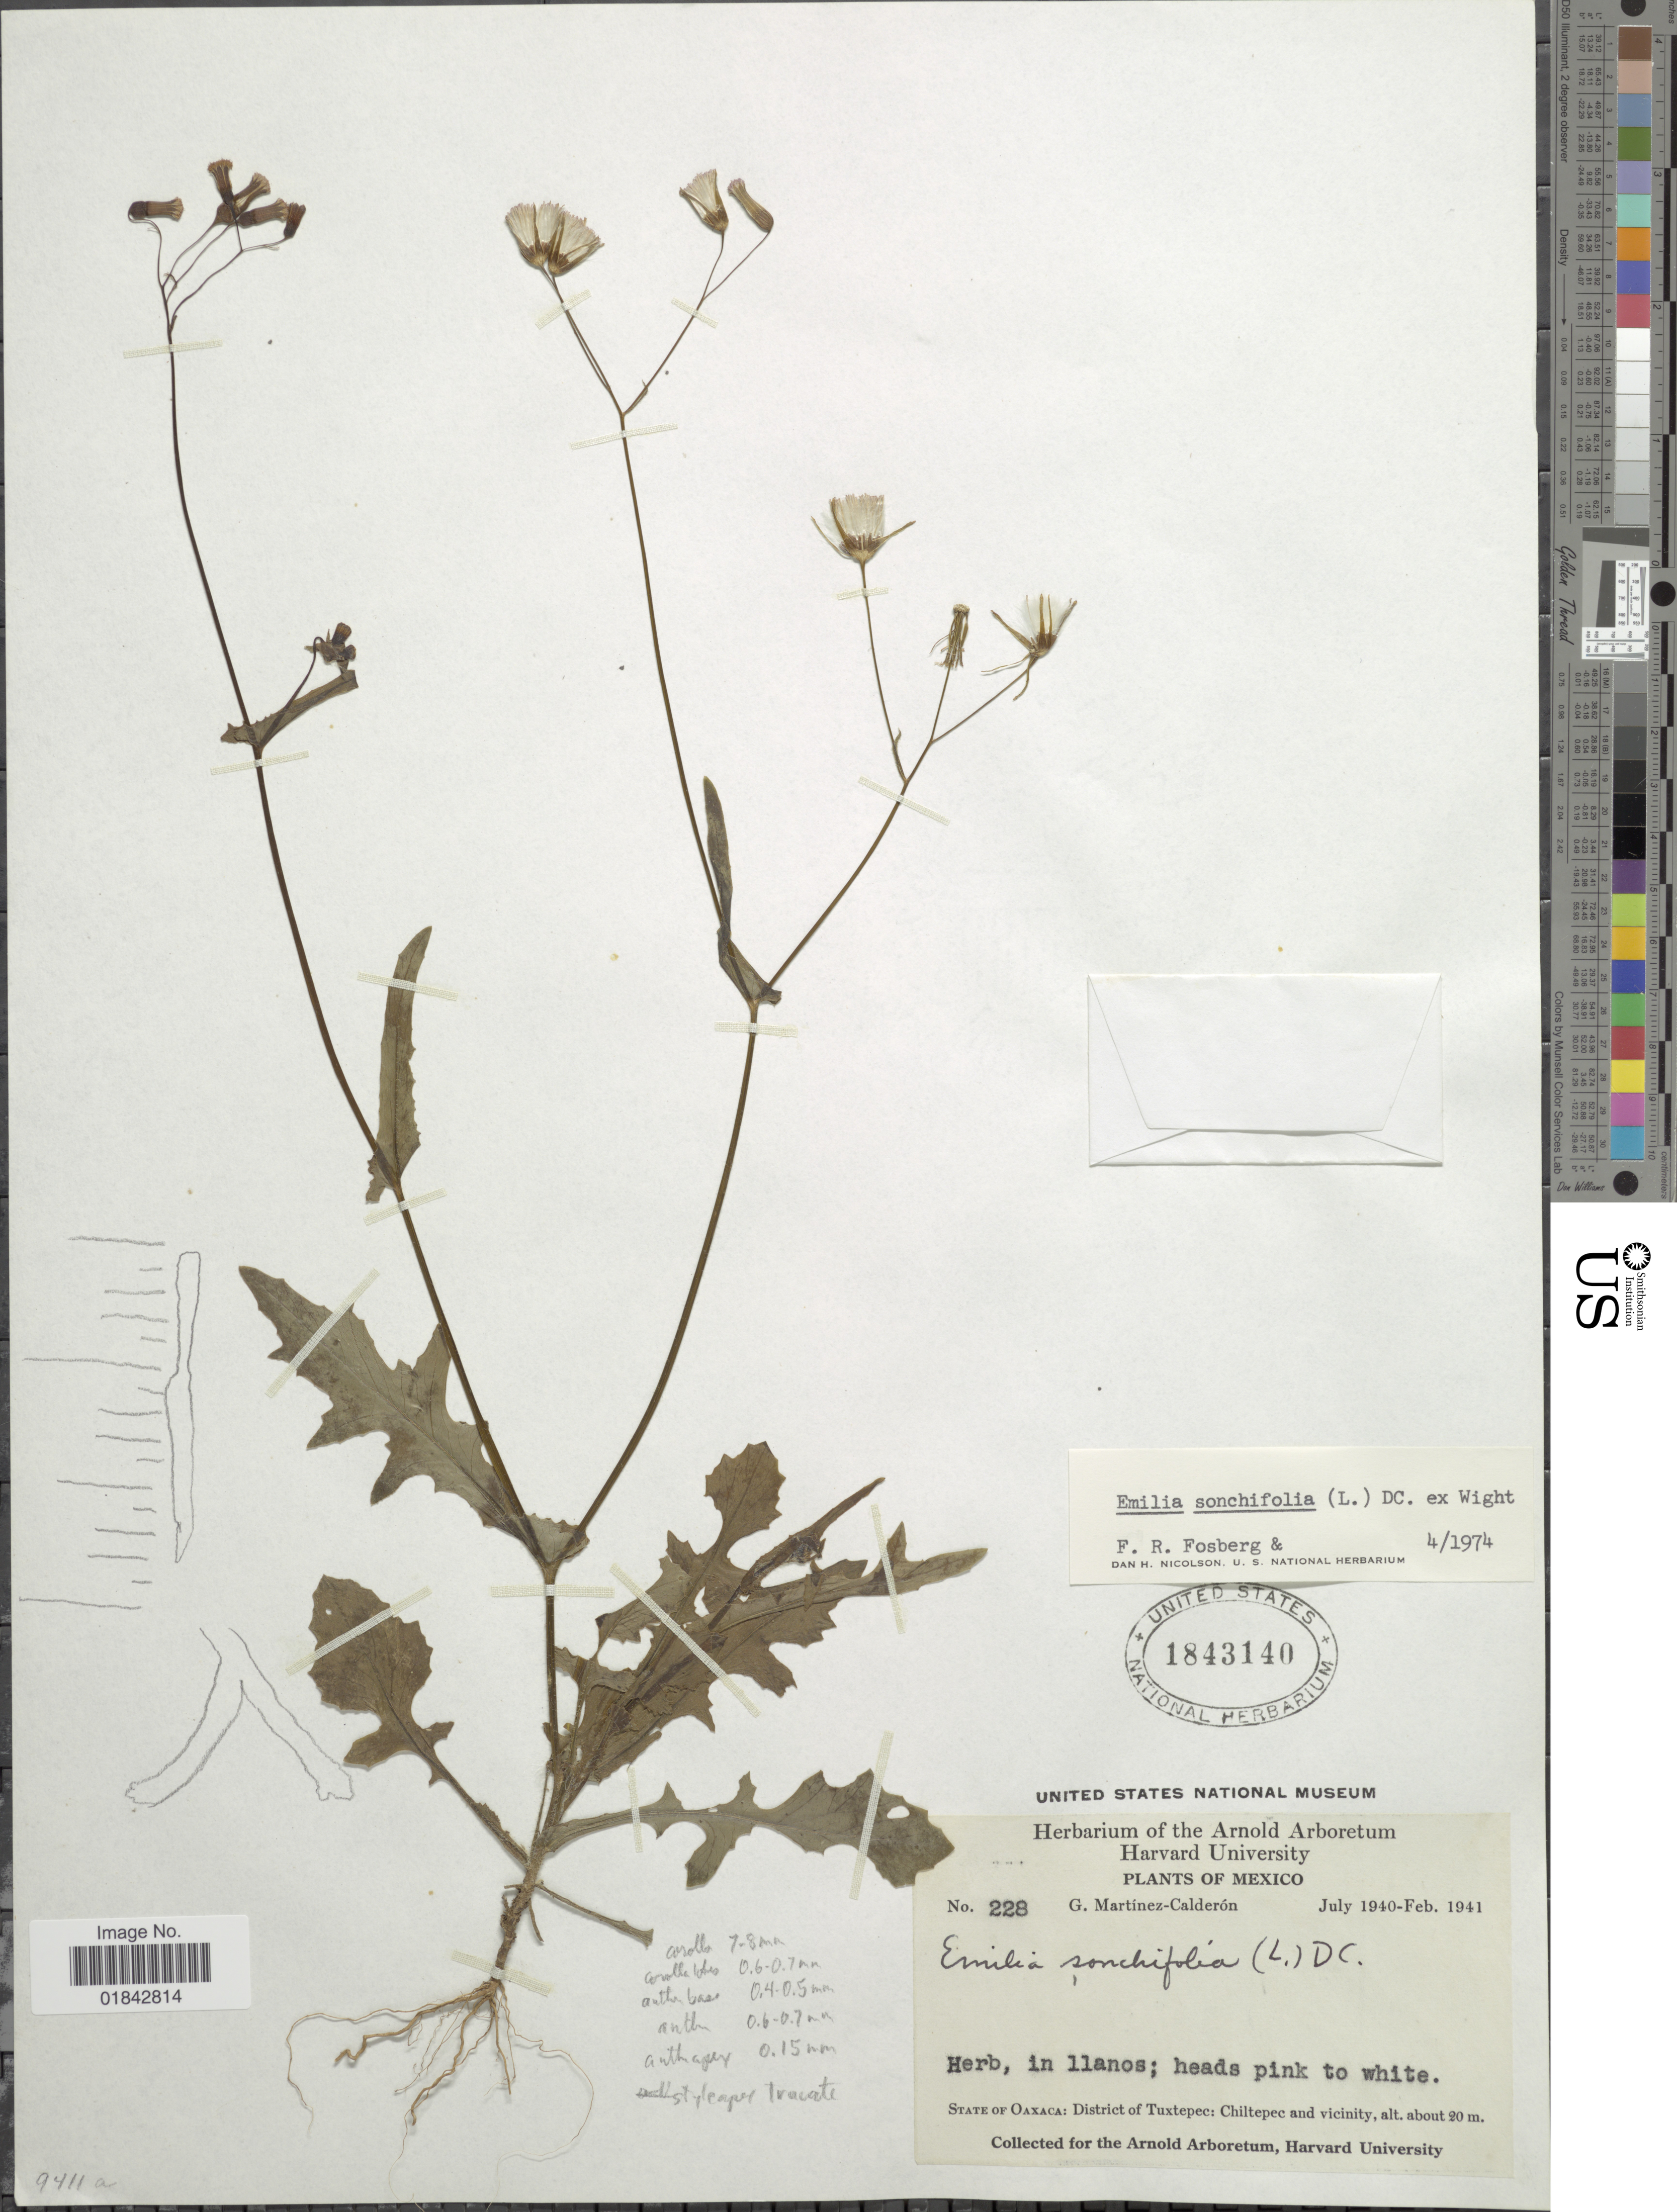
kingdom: Plantae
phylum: Tracheophyta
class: Magnoliopsida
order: Asterales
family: Asteraceae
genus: Emilia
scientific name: Emilia sonchifolia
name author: (L.) DC.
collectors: G. Martínez Calderón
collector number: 228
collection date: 1940-07/1941-02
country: Mexico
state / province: Oaxaca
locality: District of Tuxtepec: Chiltepec and vicinity, in llanos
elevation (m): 20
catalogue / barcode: US 1843140